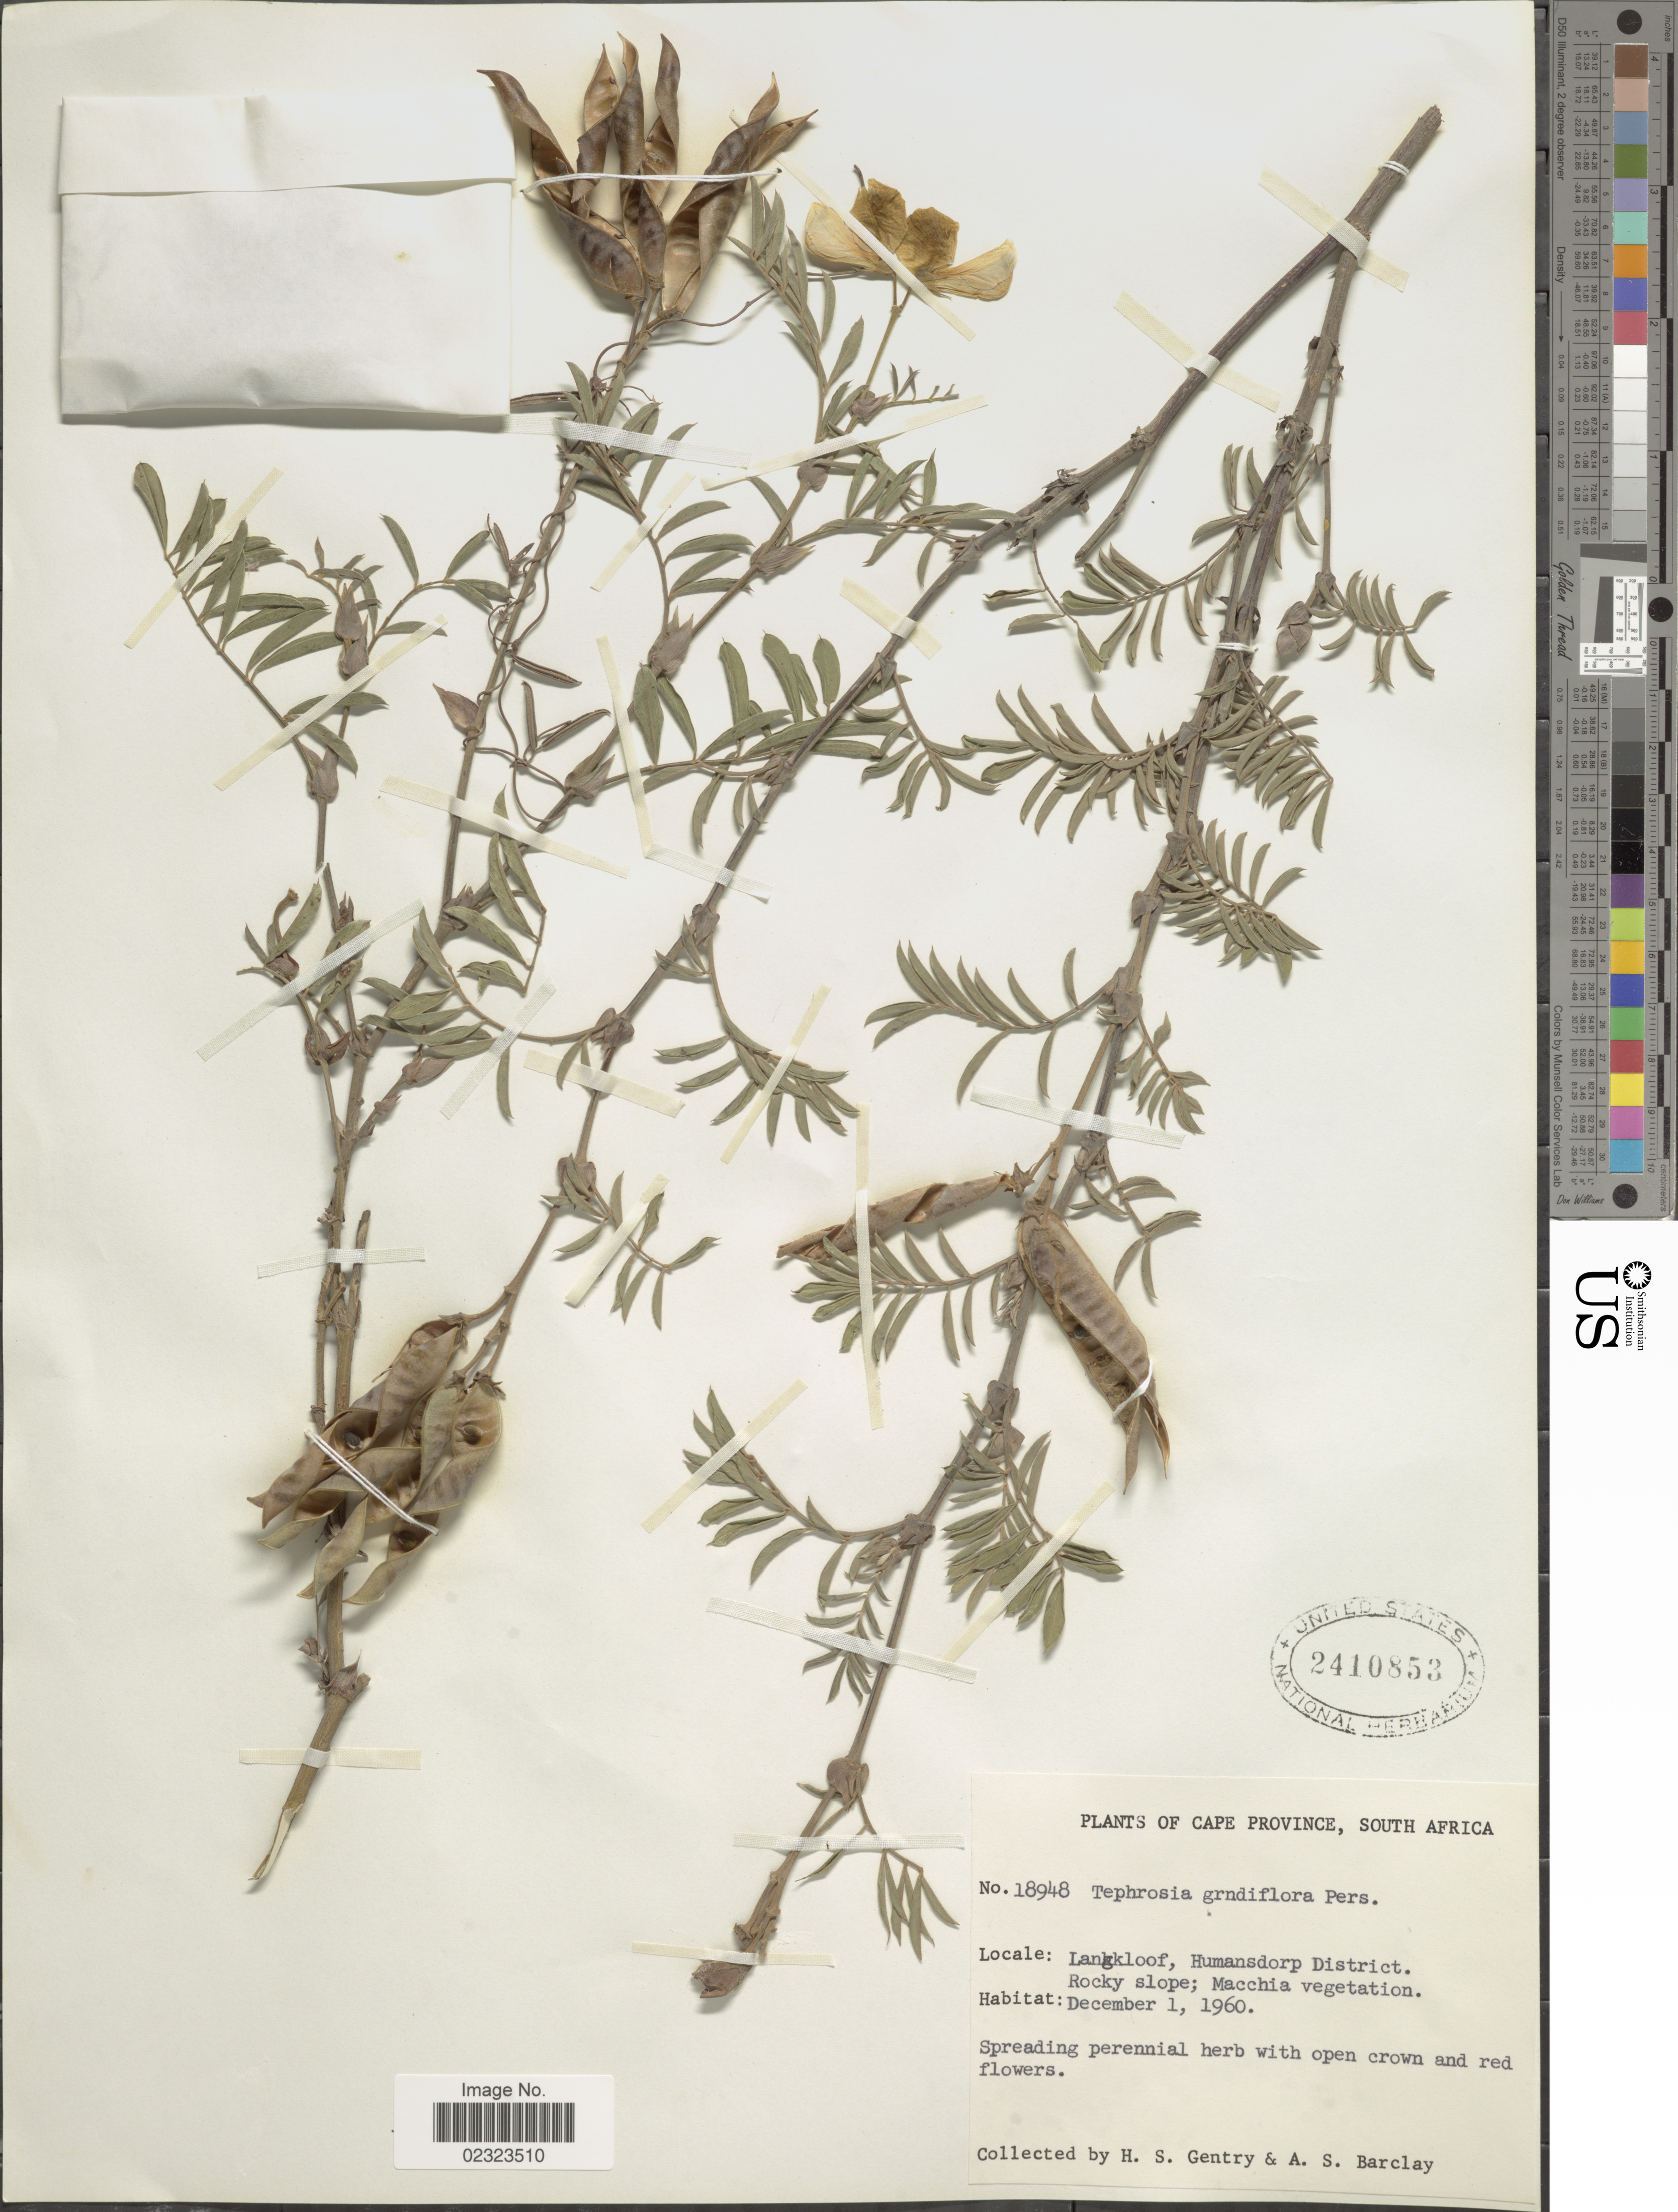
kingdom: Plantae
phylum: Tracheophyta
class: Magnoliopsida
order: Fabales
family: Fabaceae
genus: Tephrosia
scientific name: Tephrosia grandiflora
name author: (Vahl) Pers.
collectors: H. S. Gentry & A. S. Barclay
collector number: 18948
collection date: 1960-12-01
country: South Africa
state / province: Eastern Cape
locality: Langkloof, Humansdorp District, rocky slope; Macchia vegetation.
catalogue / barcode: US 2410853